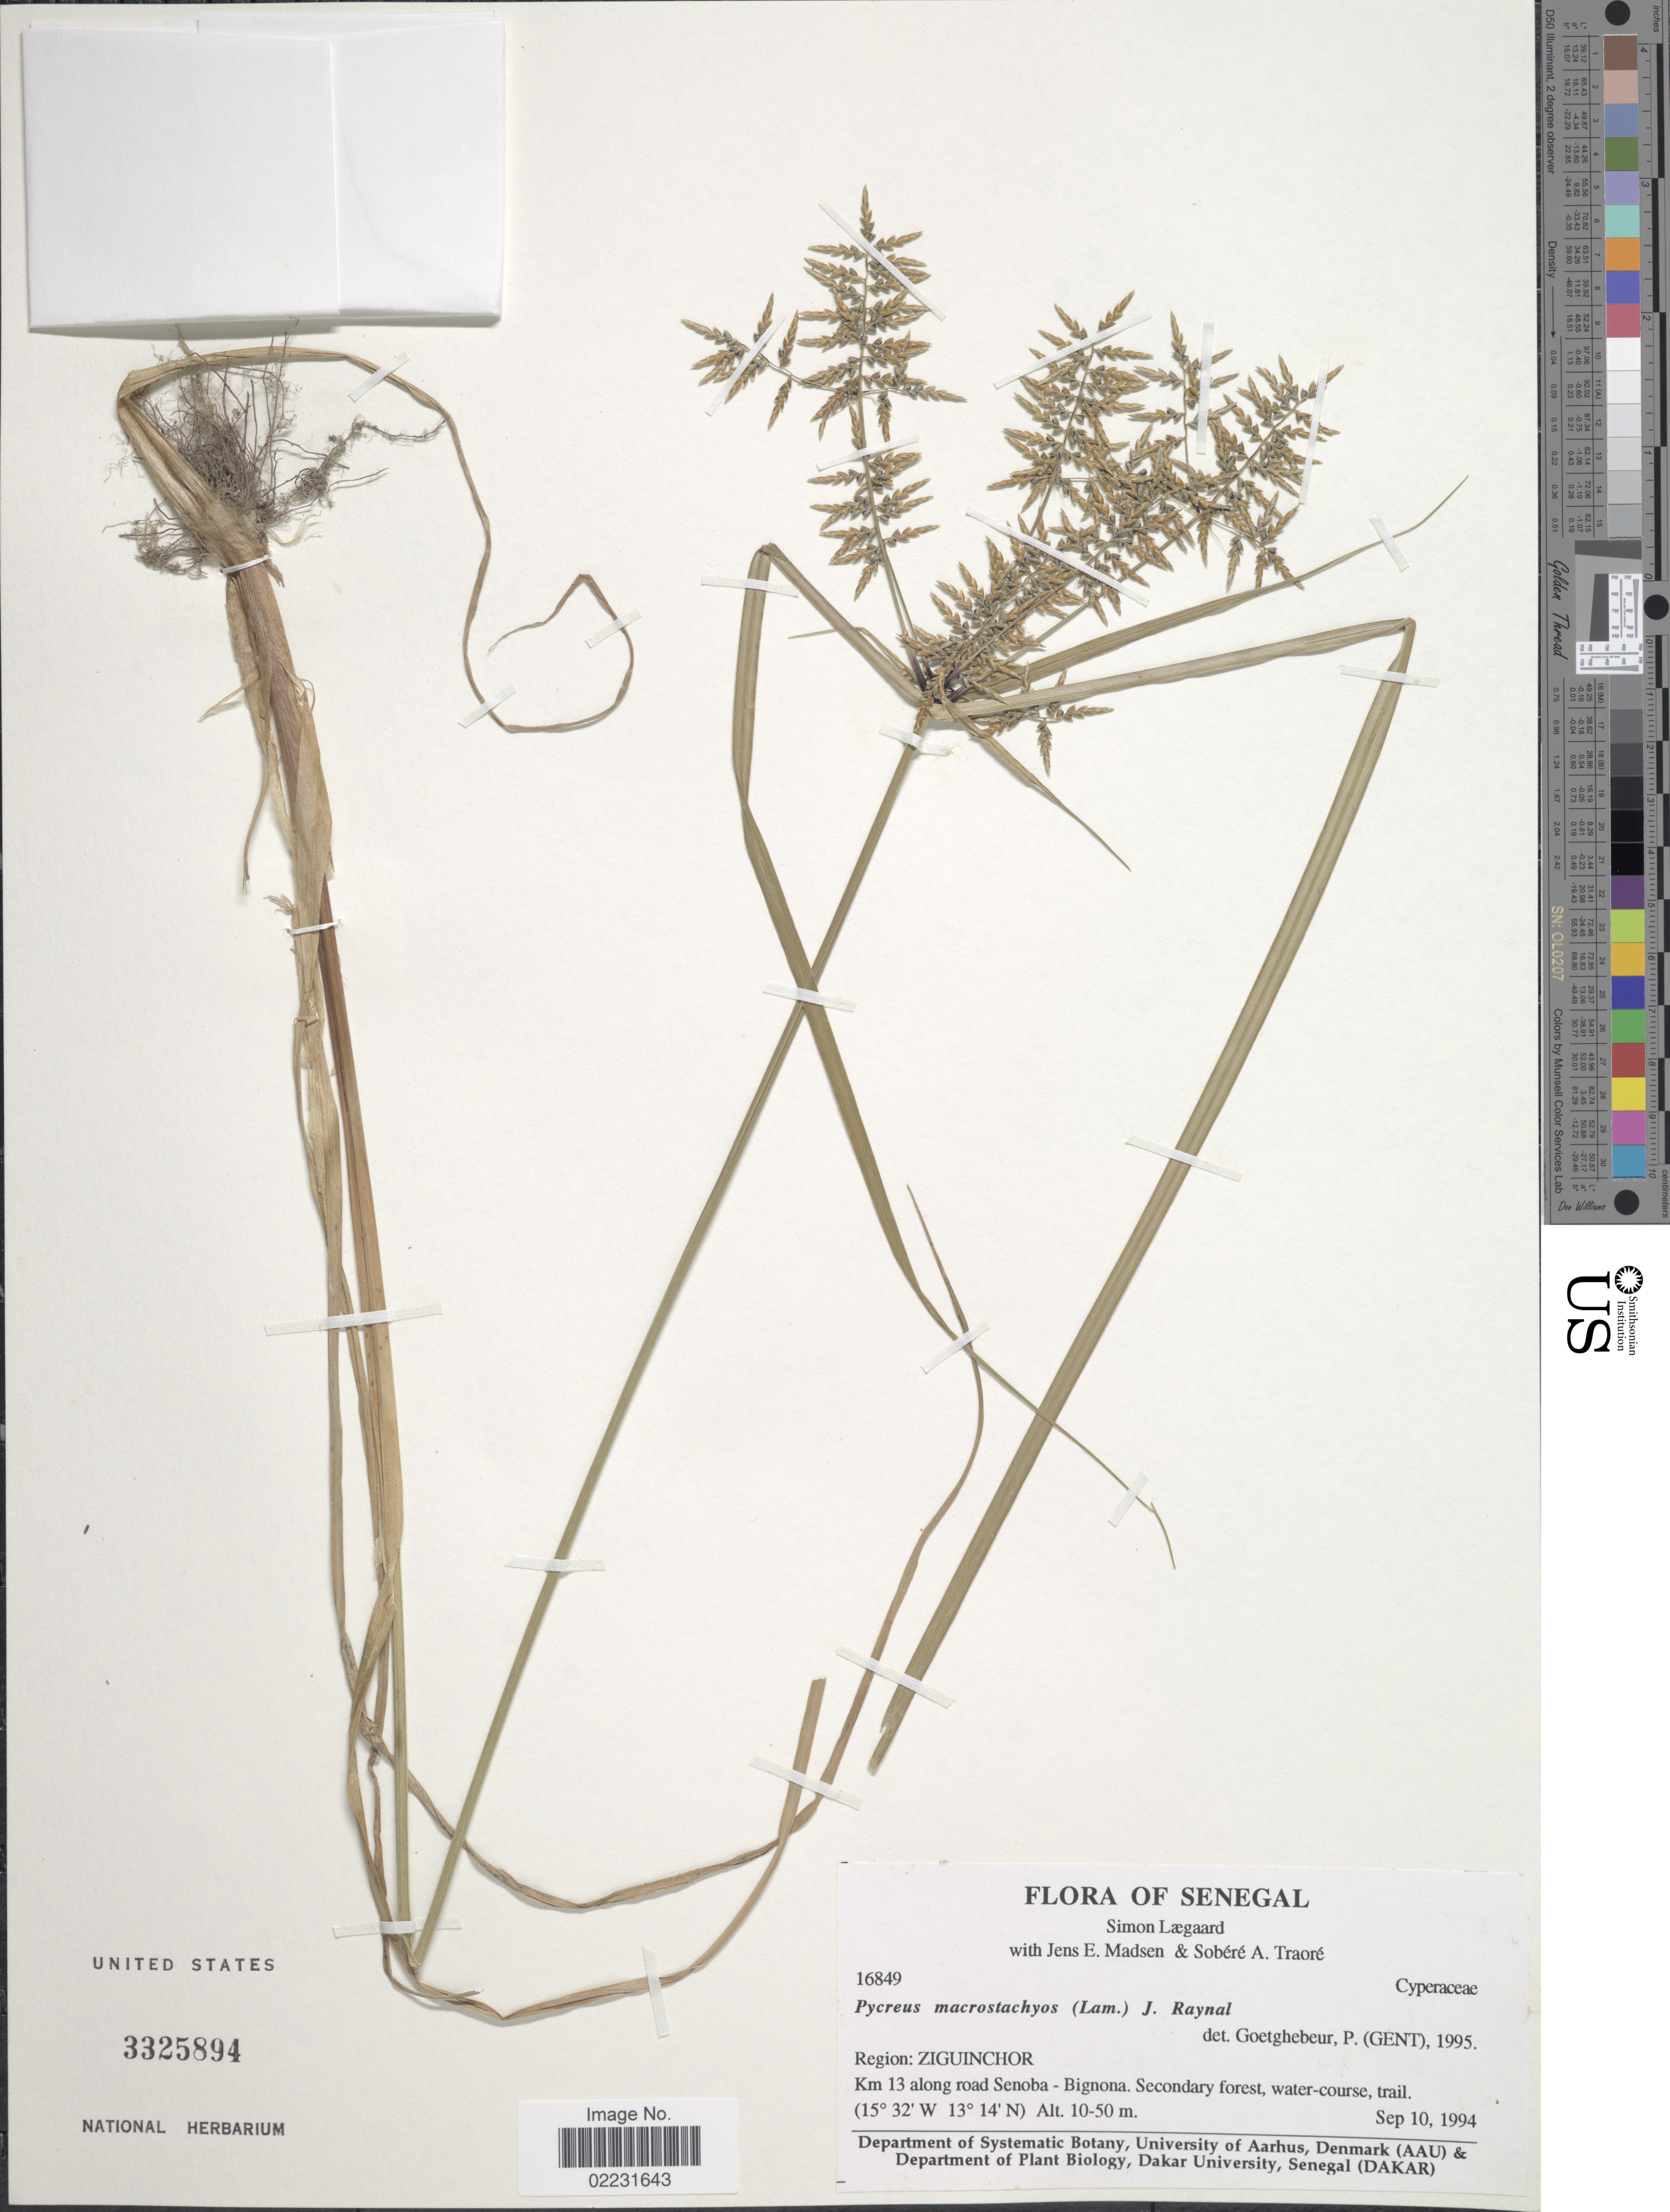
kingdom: Plantae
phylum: Tracheophyta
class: Liliopsida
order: Poales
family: Cyperaceae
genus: Cyperus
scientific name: Cyperus macrostachyos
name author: Lam.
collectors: S. Lægaard, J. E. Madsen & S. Traore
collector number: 16849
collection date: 1994-09-10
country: Senegal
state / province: Ziguinchor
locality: Km 13 along road Senoba-Bignona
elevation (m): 10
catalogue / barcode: US 3325894